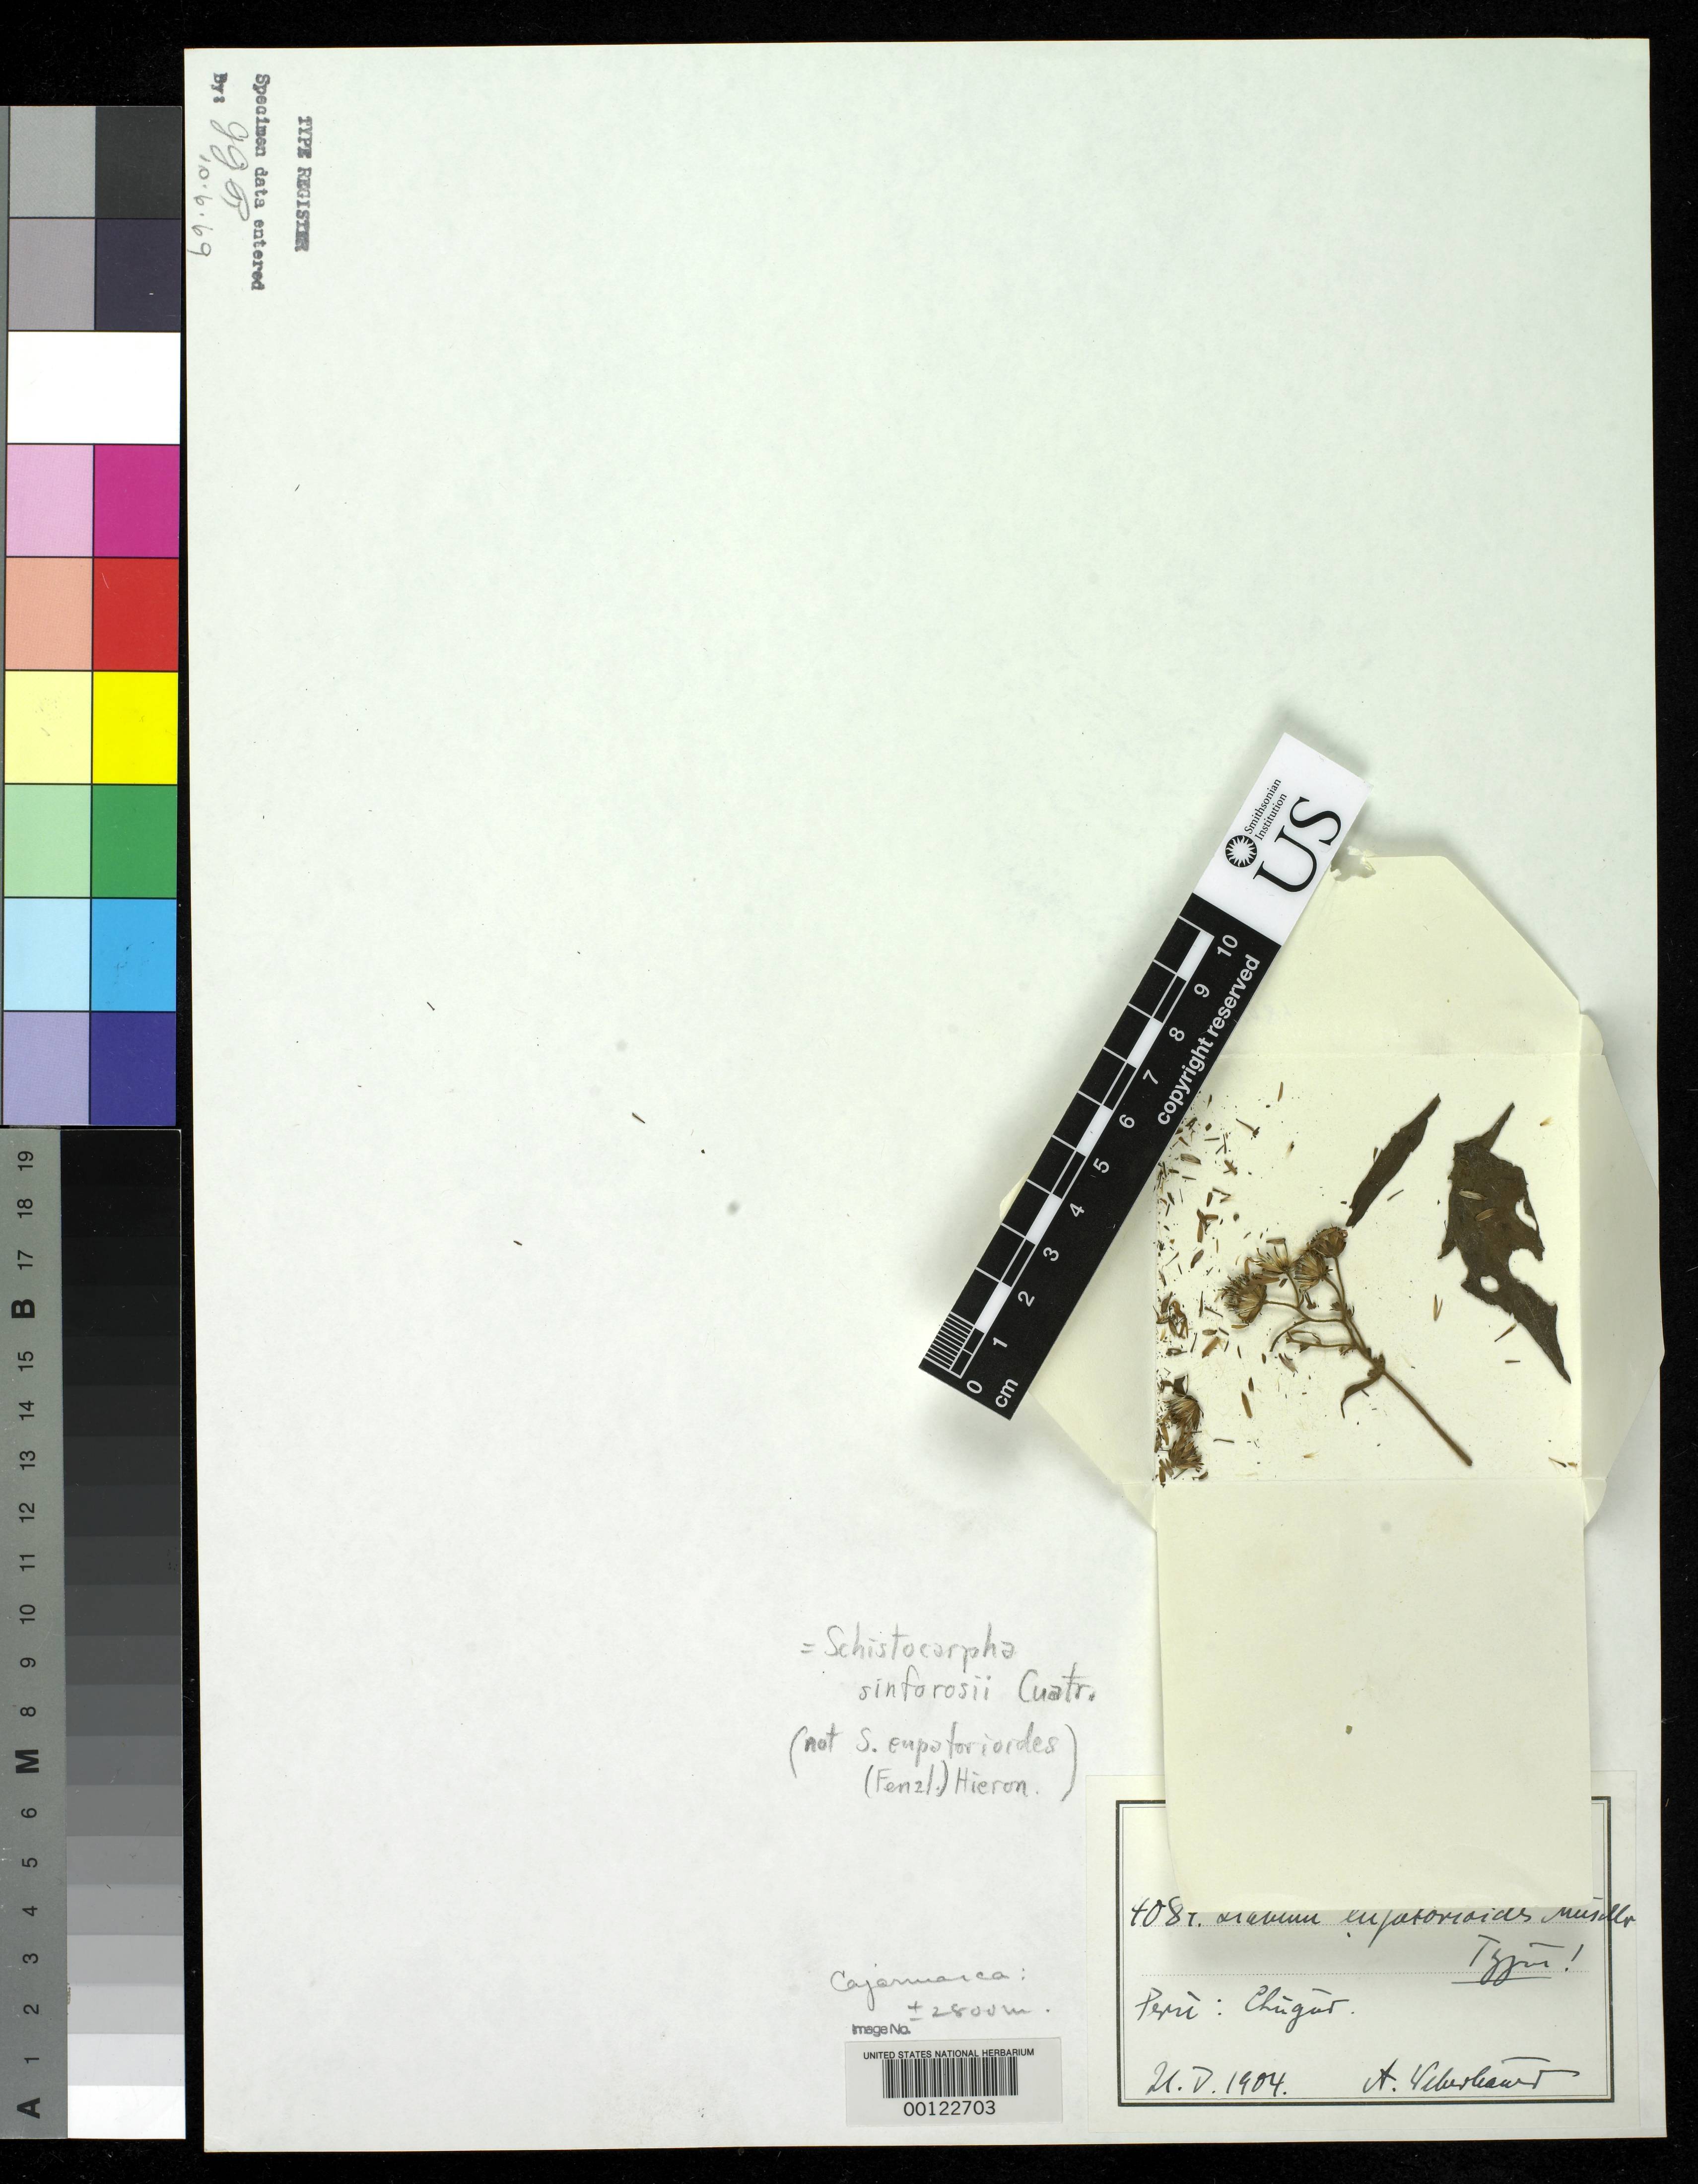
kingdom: Plantae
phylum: Tracheophyta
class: Magnoliopsida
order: Asterales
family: Asteraceae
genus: Liabum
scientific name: Liabum eupatorioides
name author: Muschl.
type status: Type Fragment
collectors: A. Weberbauer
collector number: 4084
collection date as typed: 1904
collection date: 1904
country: Peru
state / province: San Martín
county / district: Mariscal Cáceres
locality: Rio Huallaga, margen Derecha del; Balsa Probana; dtto. Tocache Nuevo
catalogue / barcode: US 1616632